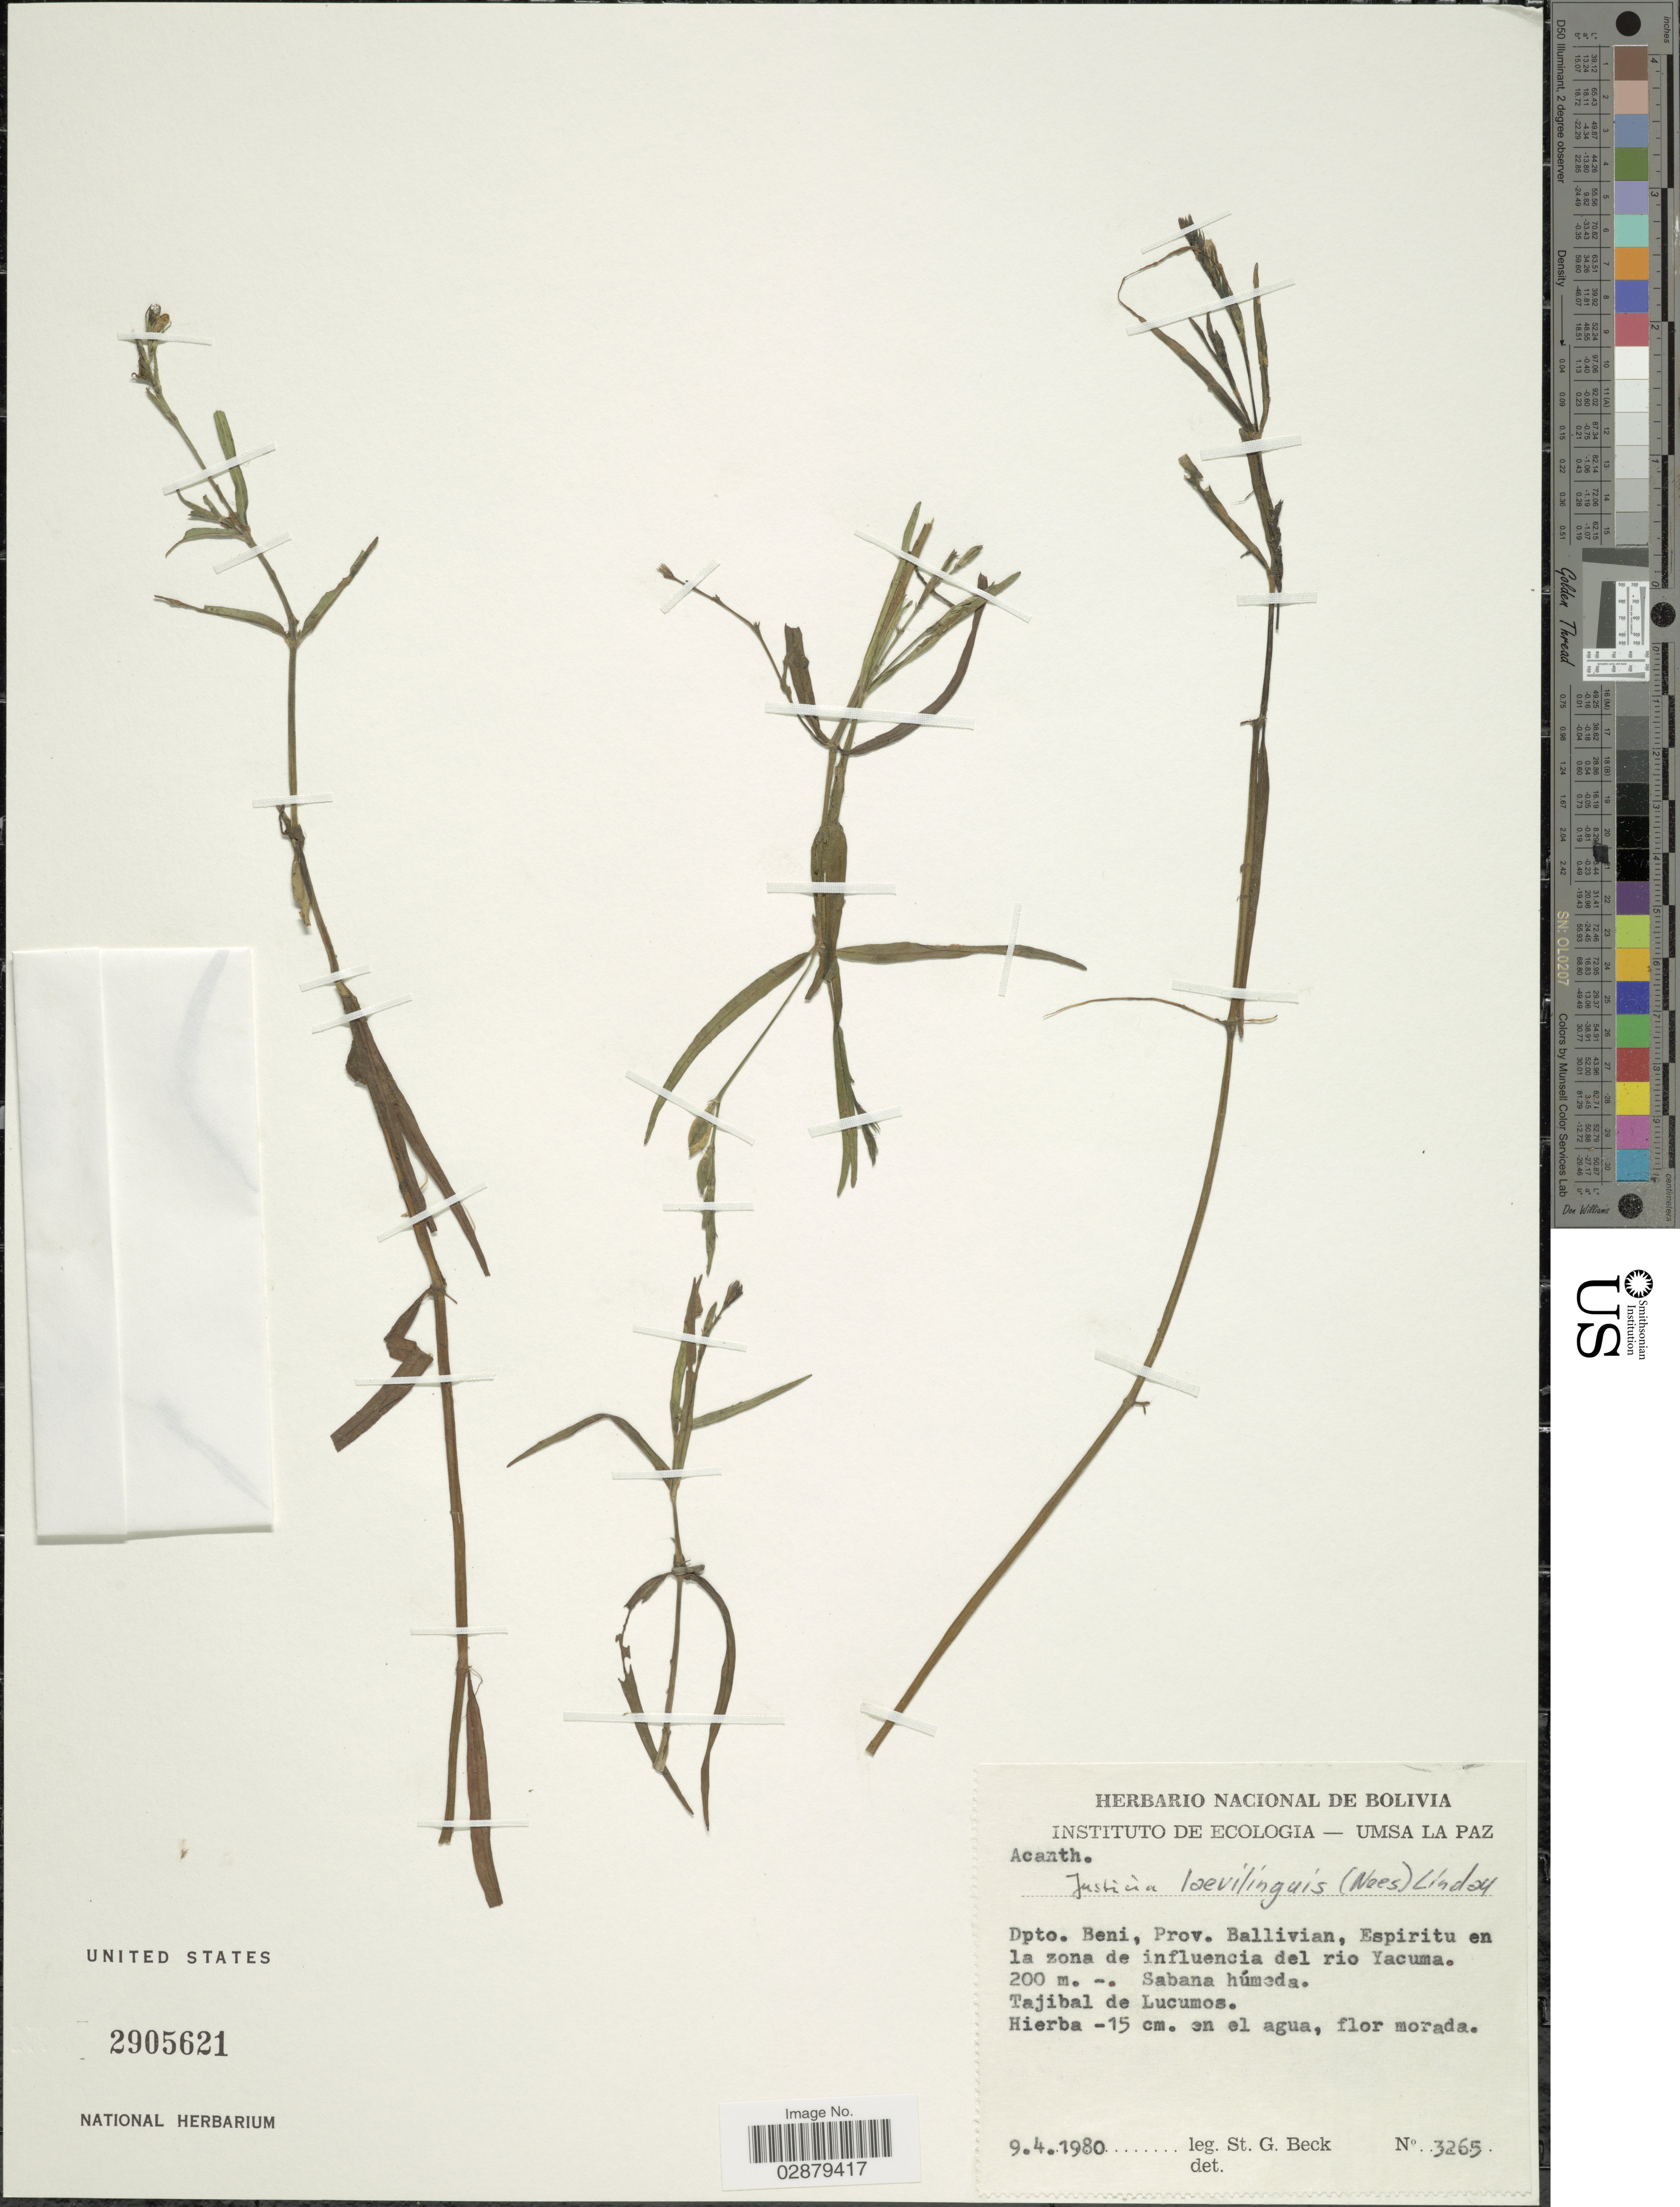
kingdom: Plantae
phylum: Tracheophyta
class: Magnoliopsida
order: Lamiales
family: Acanthaceae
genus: Justicia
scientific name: Justicia laevilinguis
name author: (Nees) Lindau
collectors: S. G. Beck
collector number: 3265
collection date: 1980-04-09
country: Bolivia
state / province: Beni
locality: Dpto. Beni, Prov. Ballivian, Espiritu en la zona de influencia del rio Yacuma.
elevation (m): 200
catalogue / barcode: US 2905621